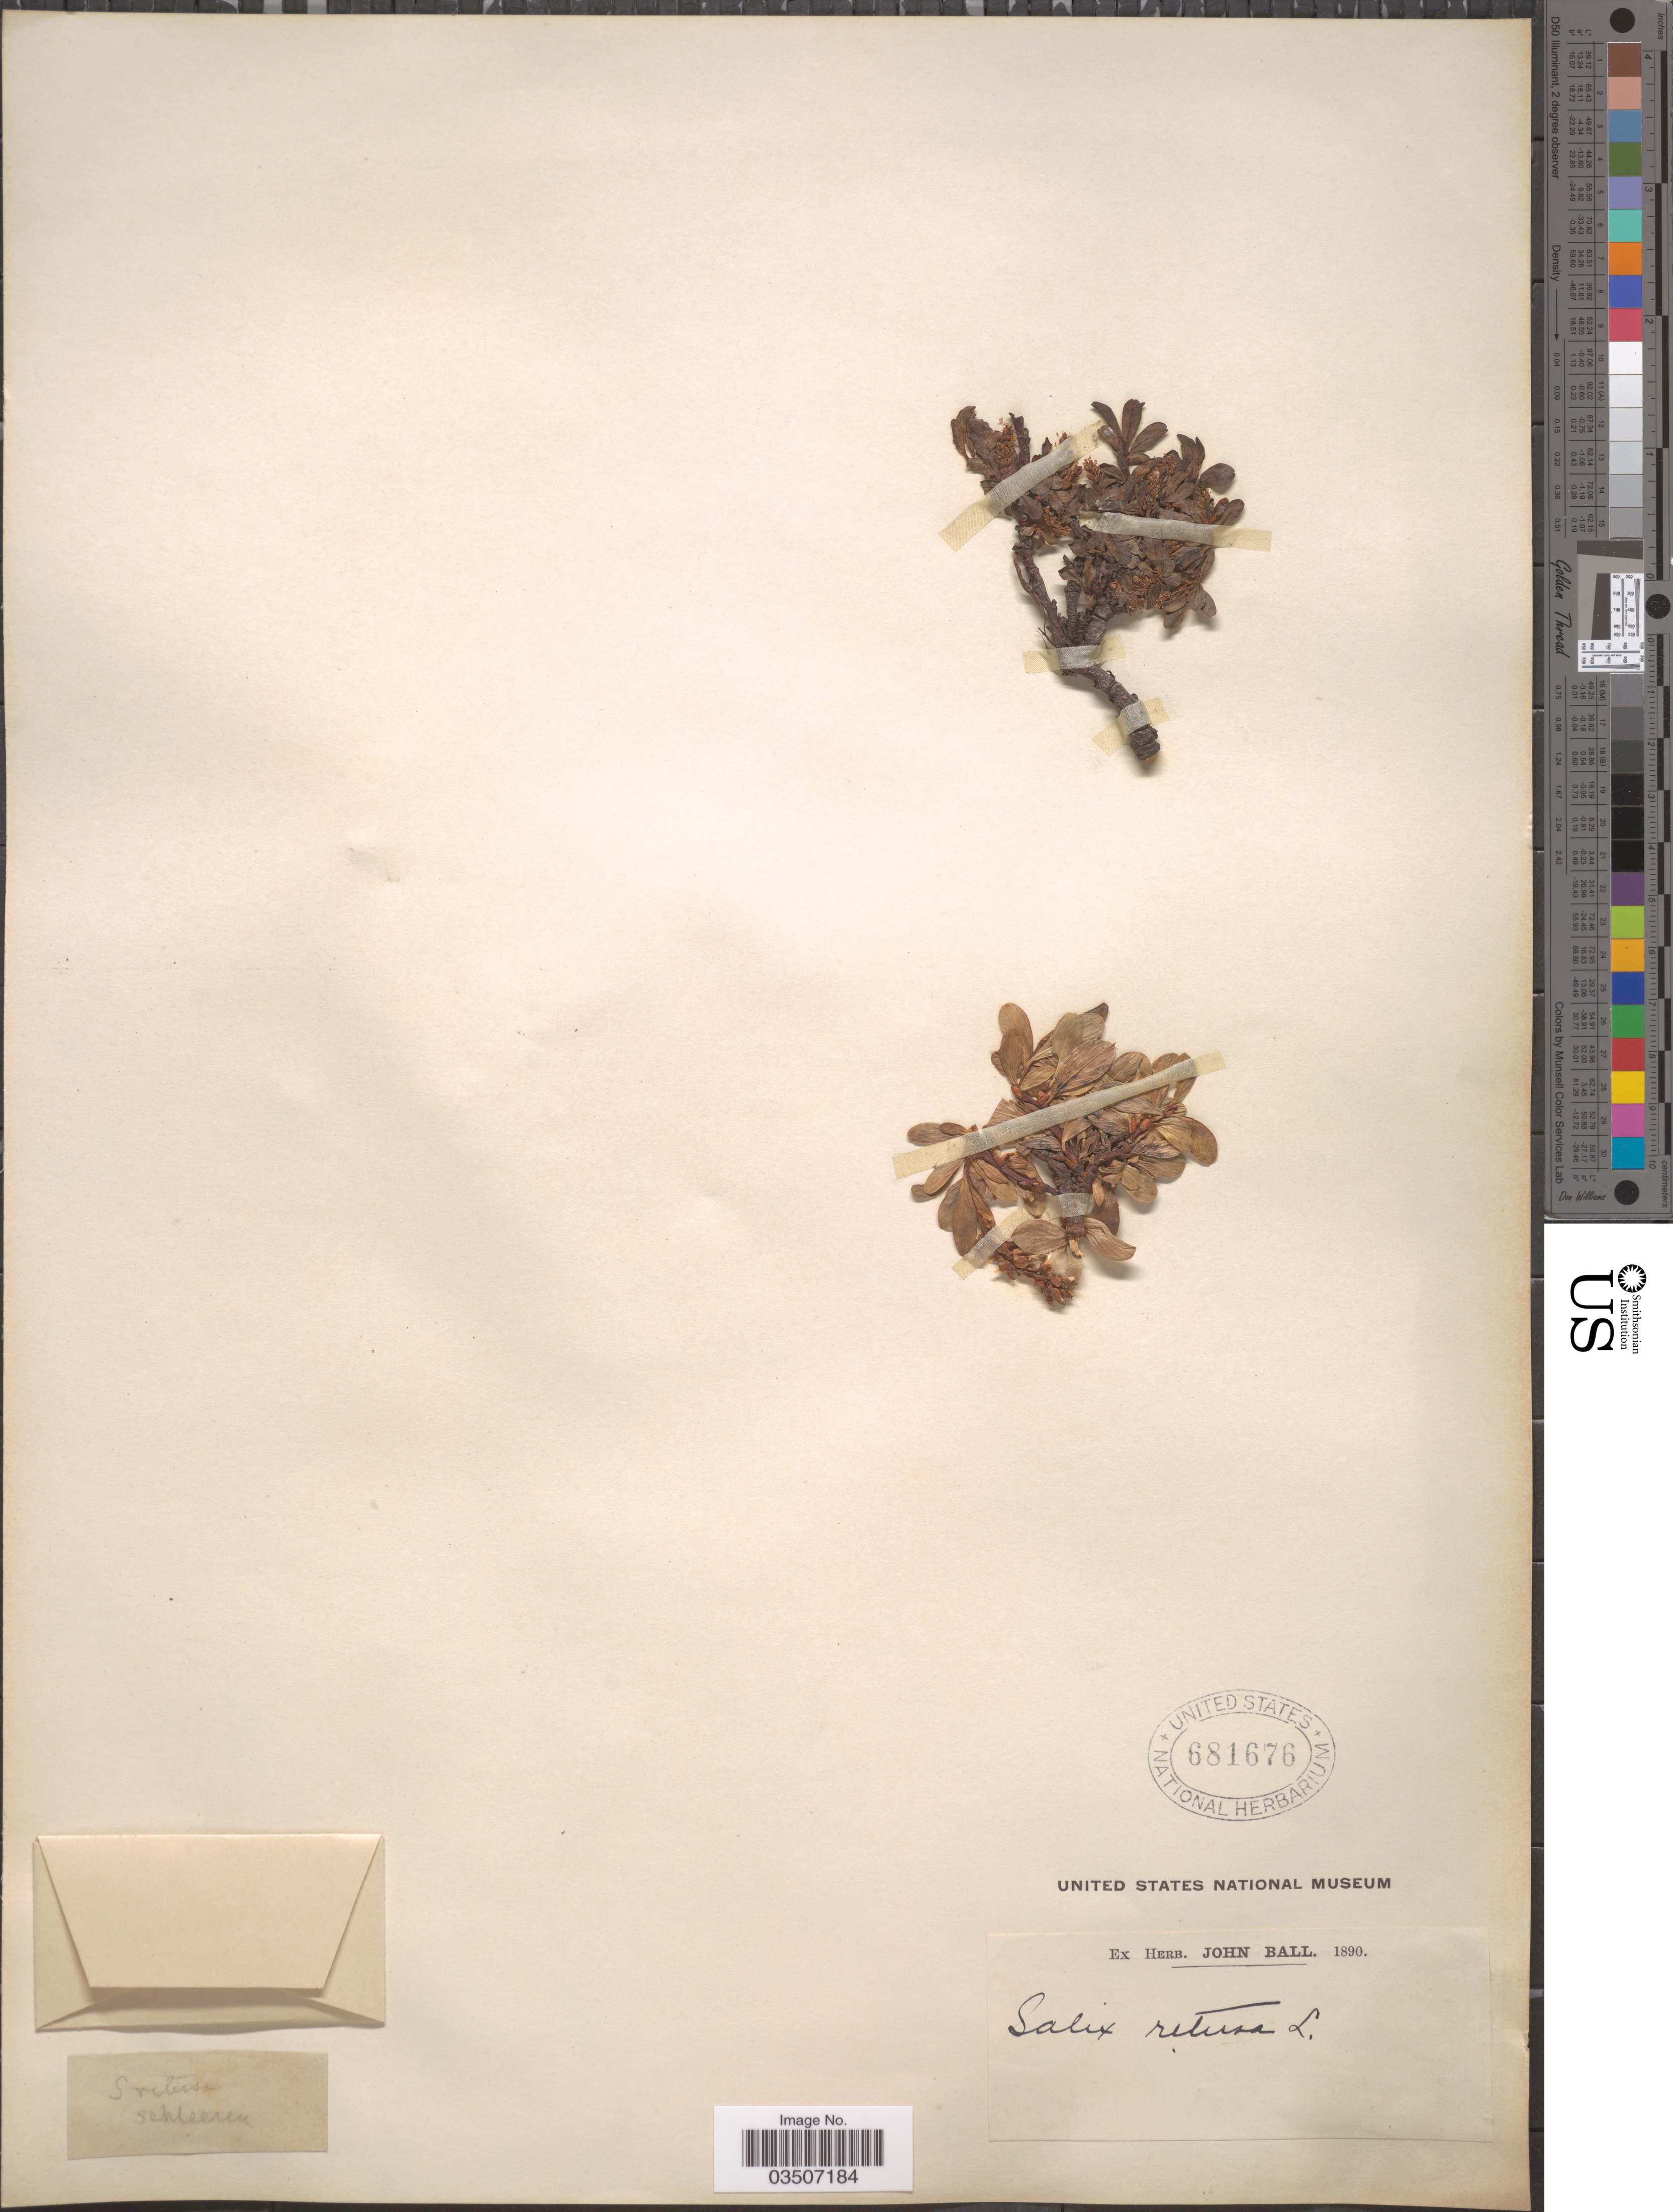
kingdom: Plantae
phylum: Tracheophyta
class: Magnoliopsida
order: Malpighiales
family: Salicaceae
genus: Salix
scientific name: Salix retusa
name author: L.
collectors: ex herb. John Ball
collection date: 1890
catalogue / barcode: US 681676